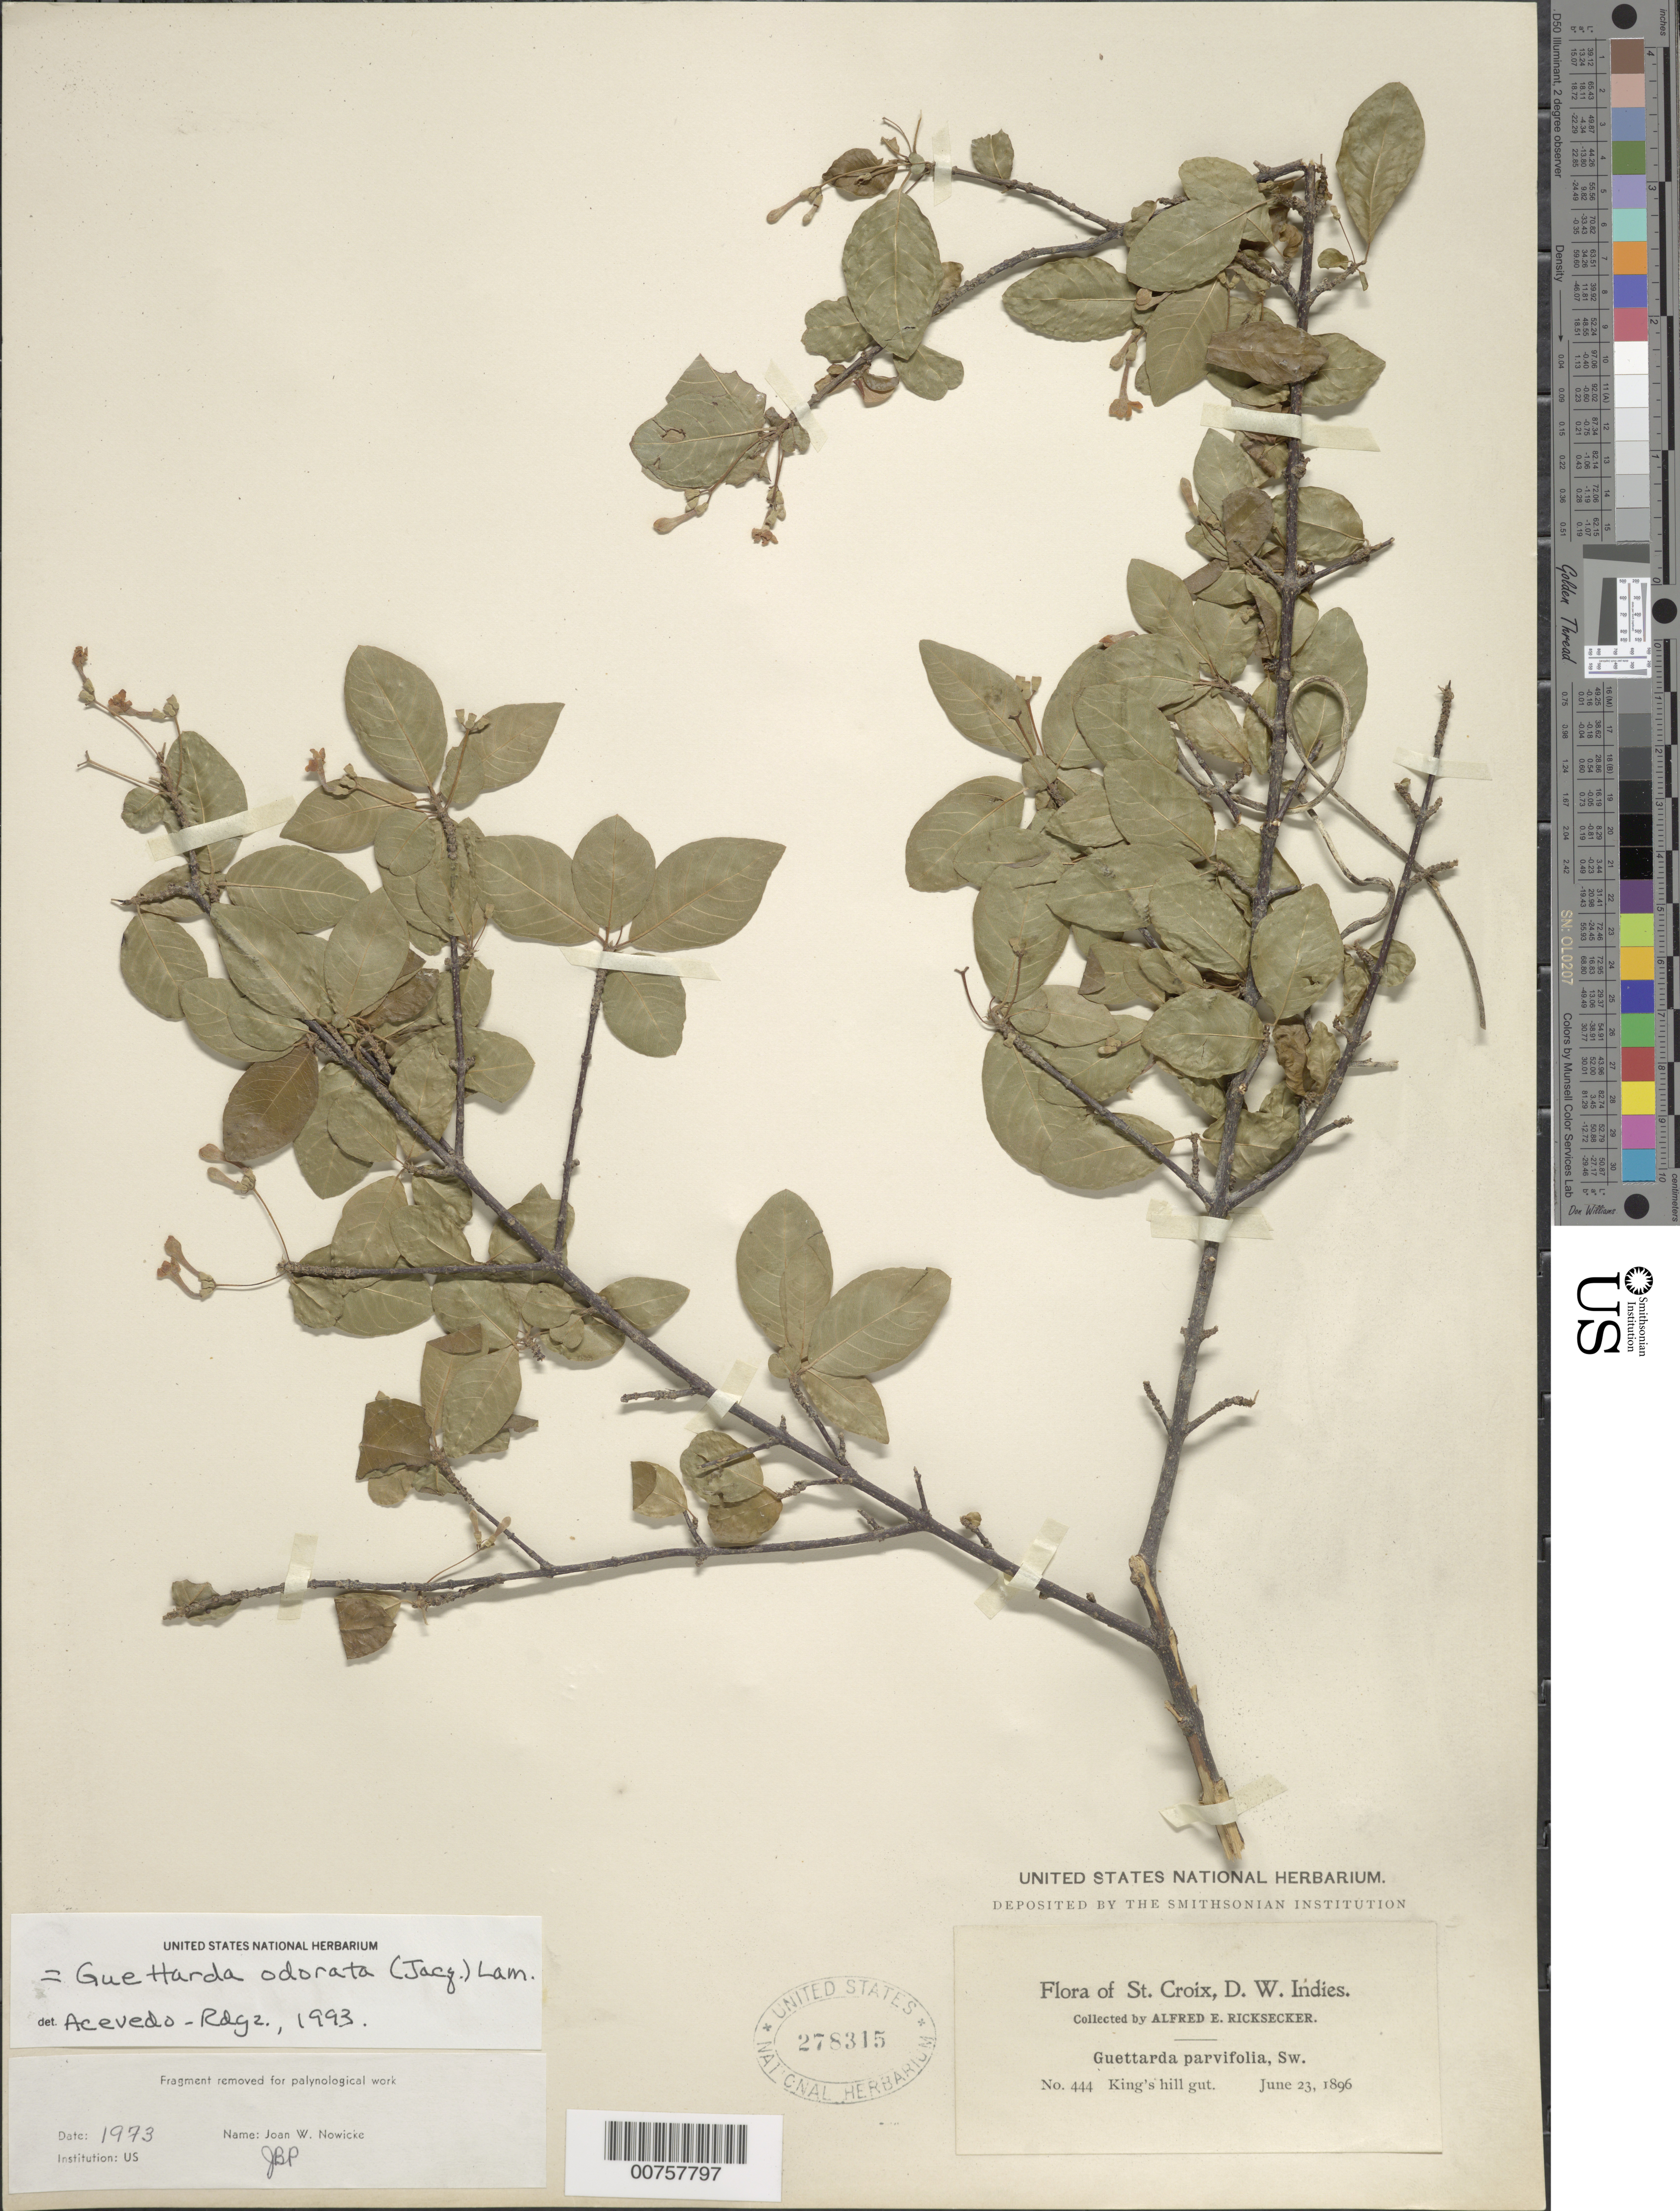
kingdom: Plantae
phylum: Tracheophyta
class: Magnoliopsida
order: Gentianales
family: Rubiaceae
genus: Guettarda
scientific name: Guettarda odorata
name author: (Jacq.) Lam.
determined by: Acevedo-Rodríguez, P., (BOT), Smithsonian Institution - National Museum of Natural History (UNITED STATES)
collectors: A. E. Ricksecker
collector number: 444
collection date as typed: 23 Jun 1896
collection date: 1896-06-23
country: U.S. Virgin Islands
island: St. Croix Island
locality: King's hill gut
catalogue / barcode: US 278315